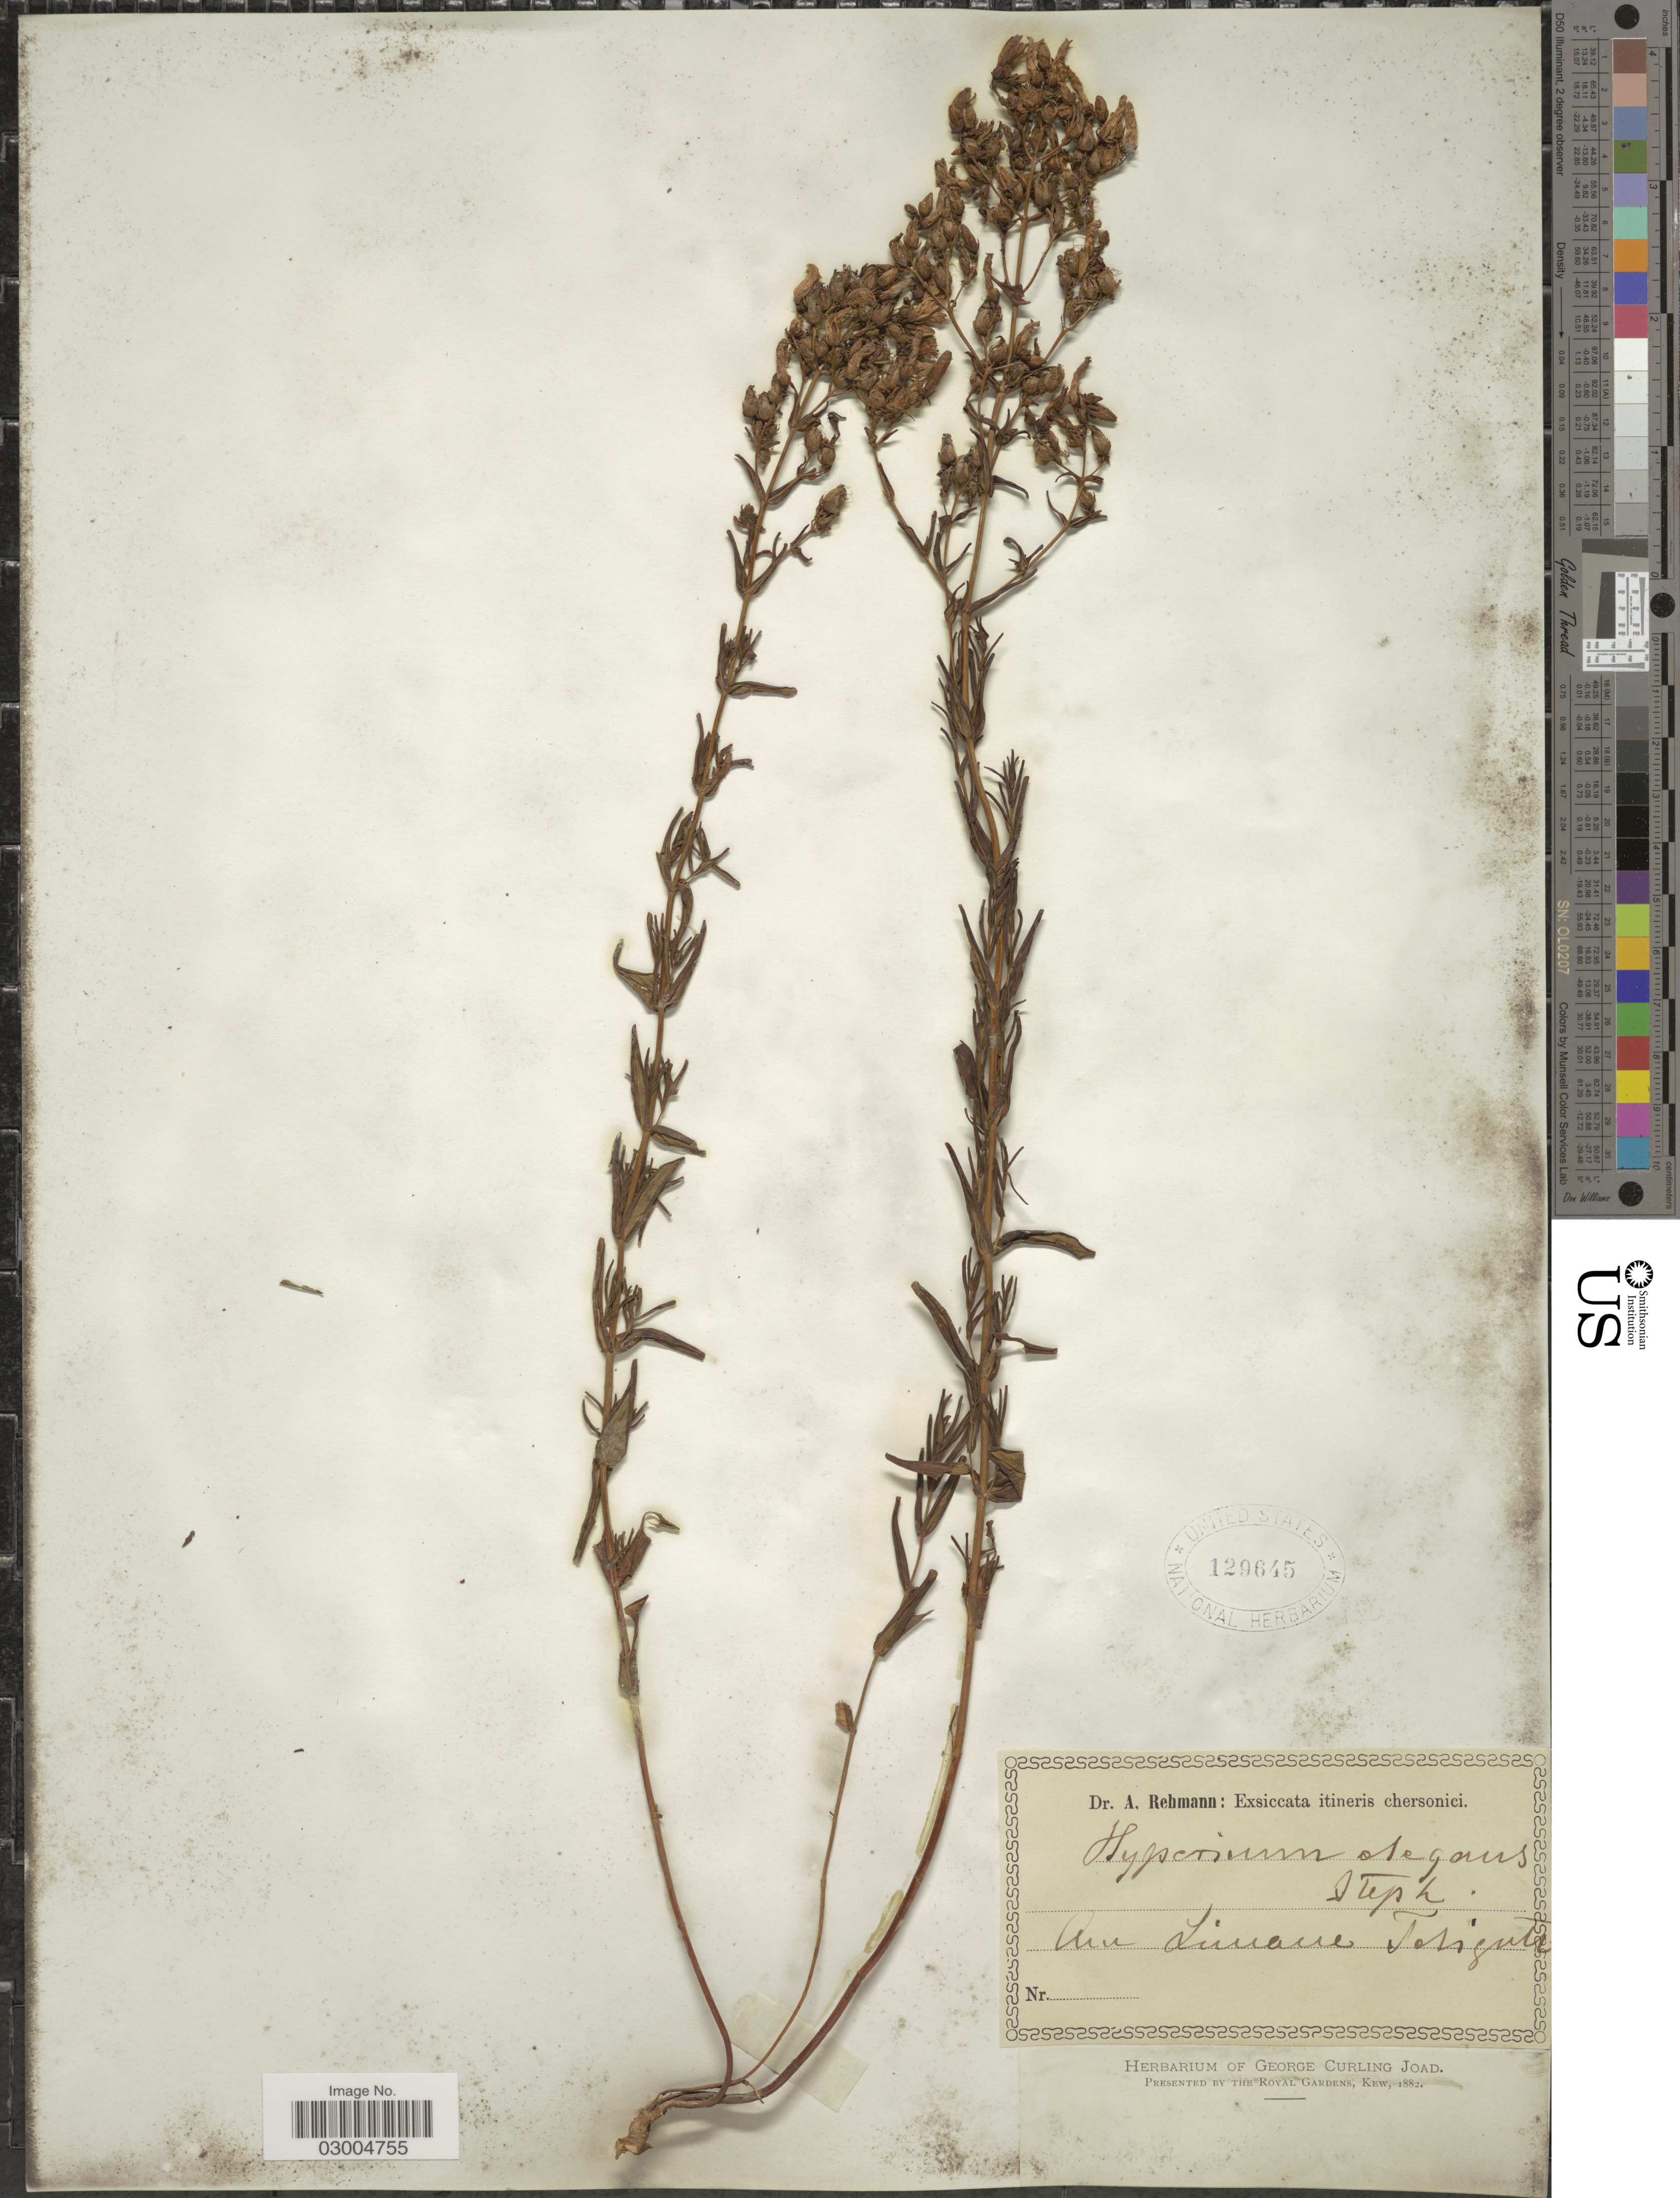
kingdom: Plantae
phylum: Tracheophyta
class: Magnoliopsida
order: Malpighiales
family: Hypericaceae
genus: Hypericum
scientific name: Hypericum elegans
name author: Stephan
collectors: A. Rehmann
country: Ukraine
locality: Itineris chersonici. Am Limane Tetigute. [interpreted]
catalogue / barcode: US 129645